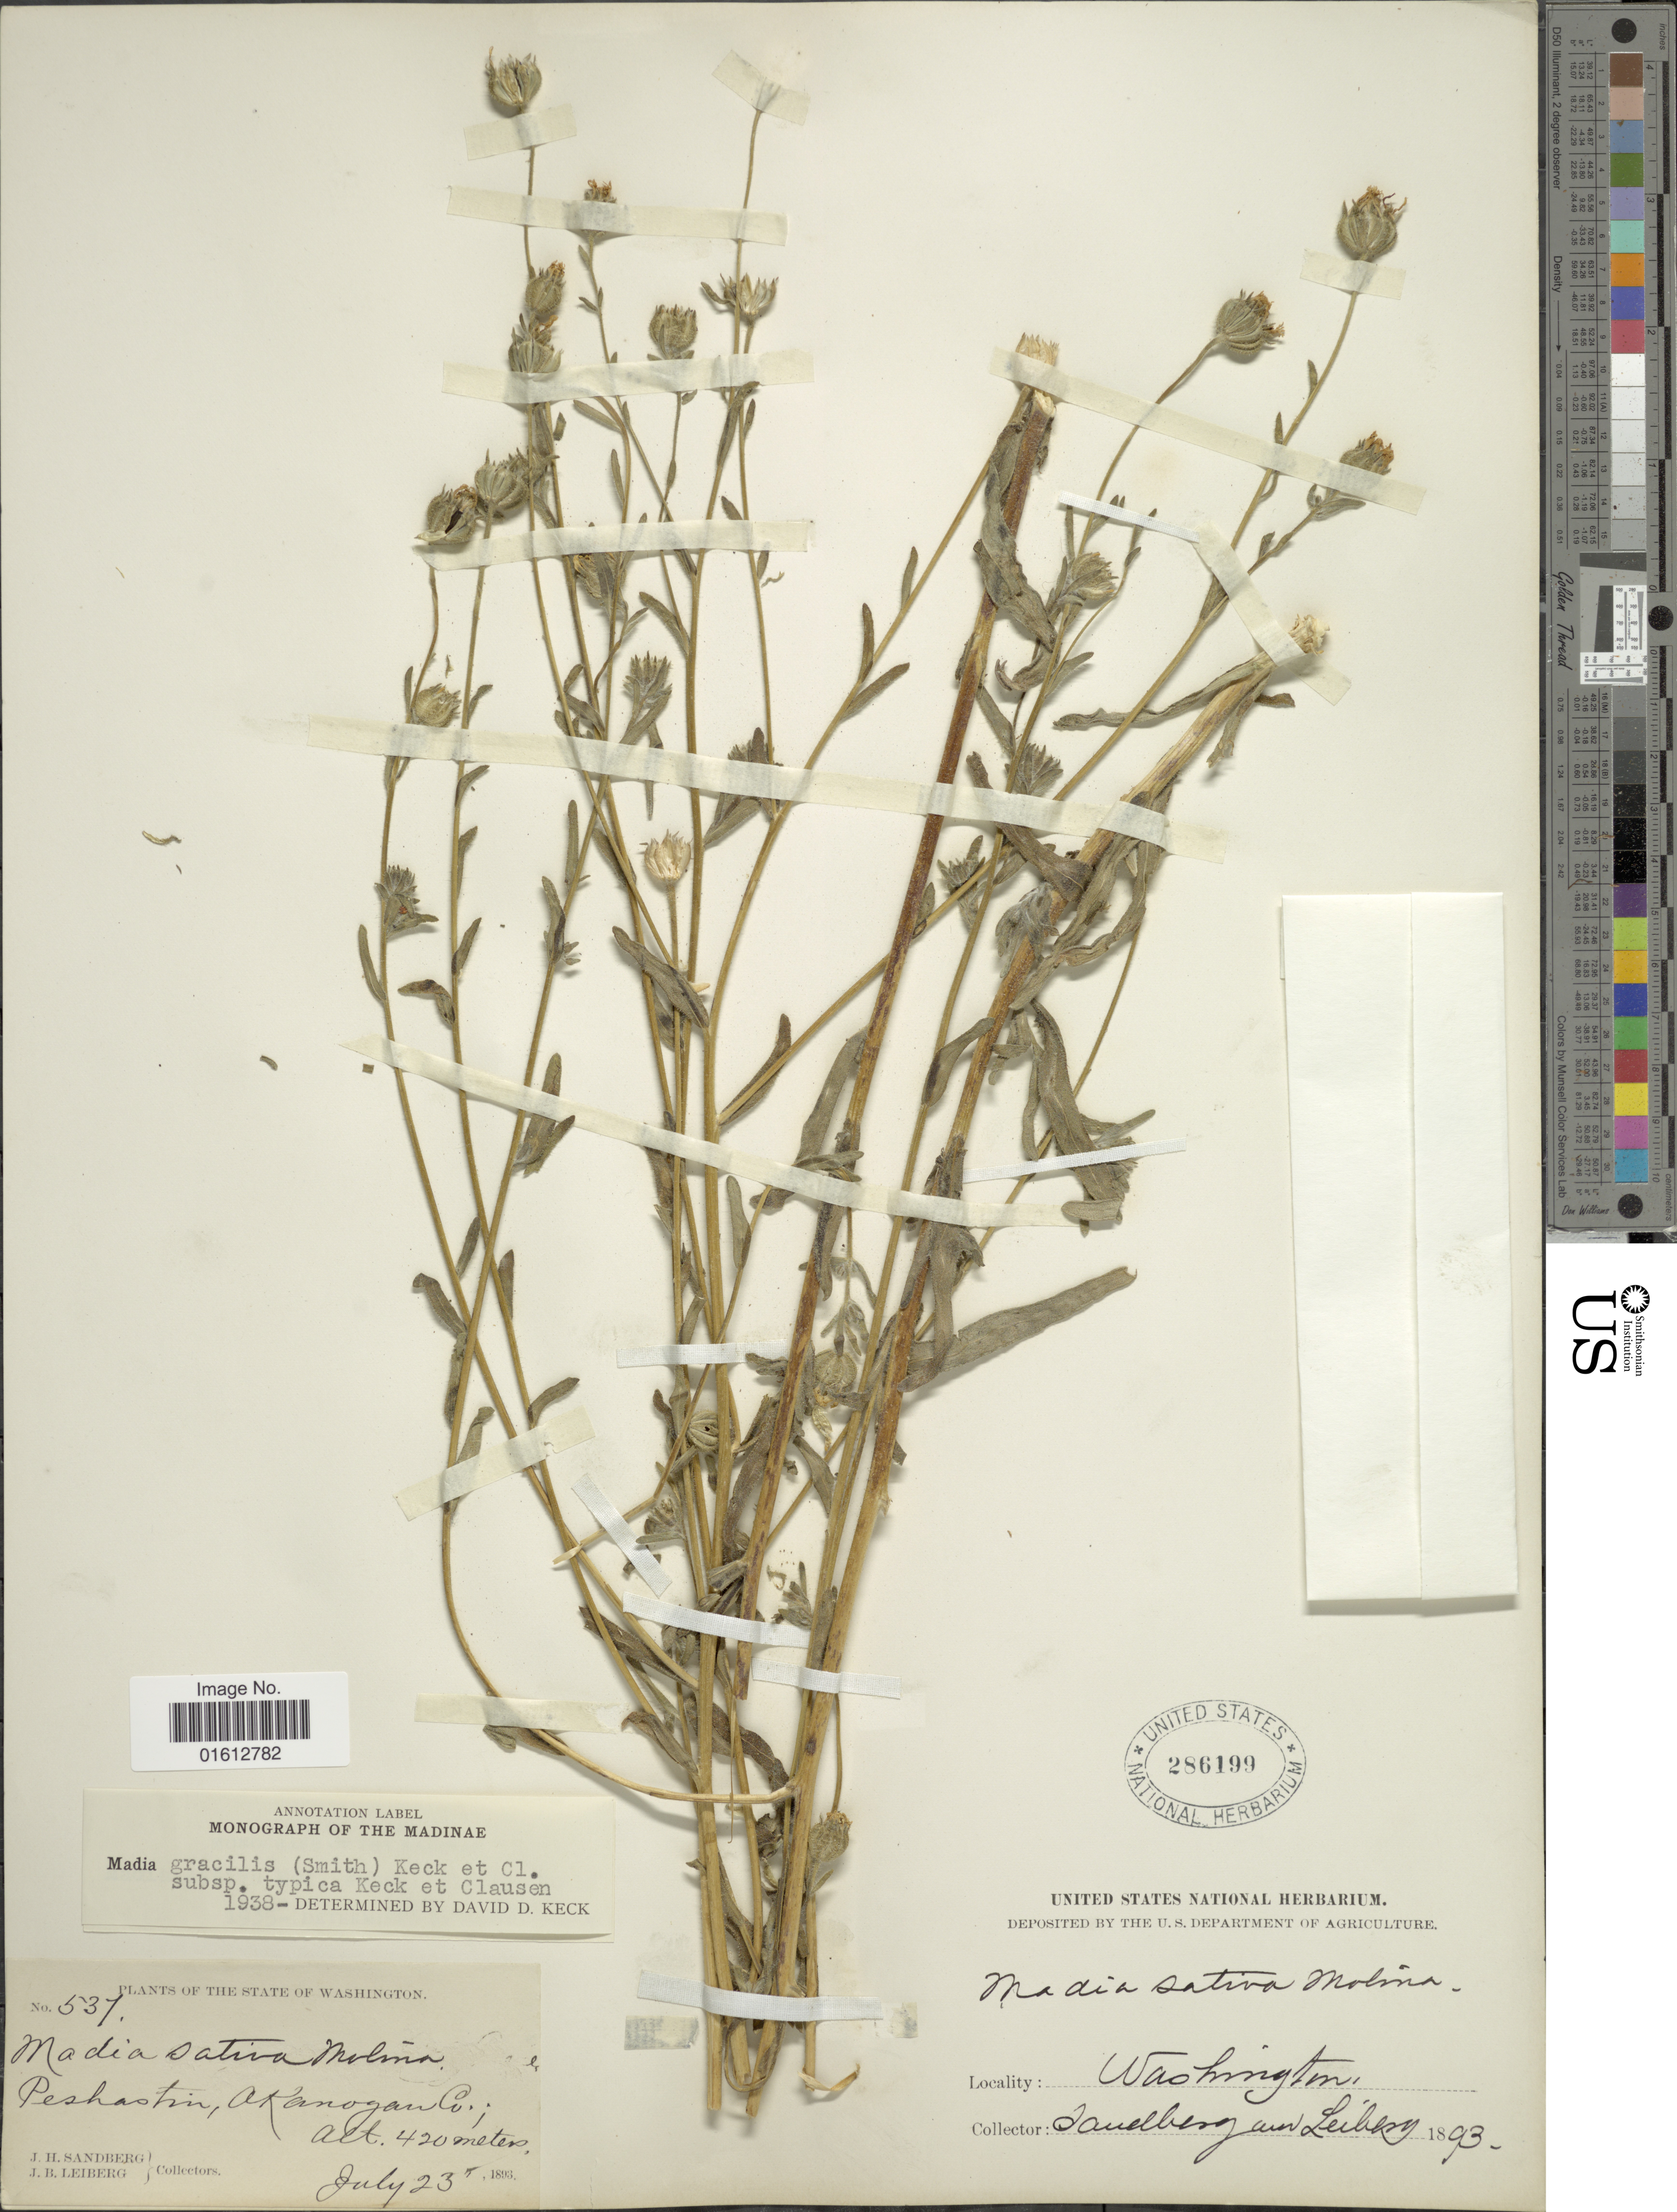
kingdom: Plantae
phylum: Tracheophyta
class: Magnoliopsida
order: Asterales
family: Asteraceae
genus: Madia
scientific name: Madia gracilis subsp. gracilis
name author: (Sm.) D.D. Keck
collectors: J. H. Sandberg & J. B. Leiberg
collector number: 537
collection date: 1893-07-23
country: United States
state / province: Washington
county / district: Okanogan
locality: Washington, Peshastin, Akanogan Co.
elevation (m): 420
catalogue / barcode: US 286199